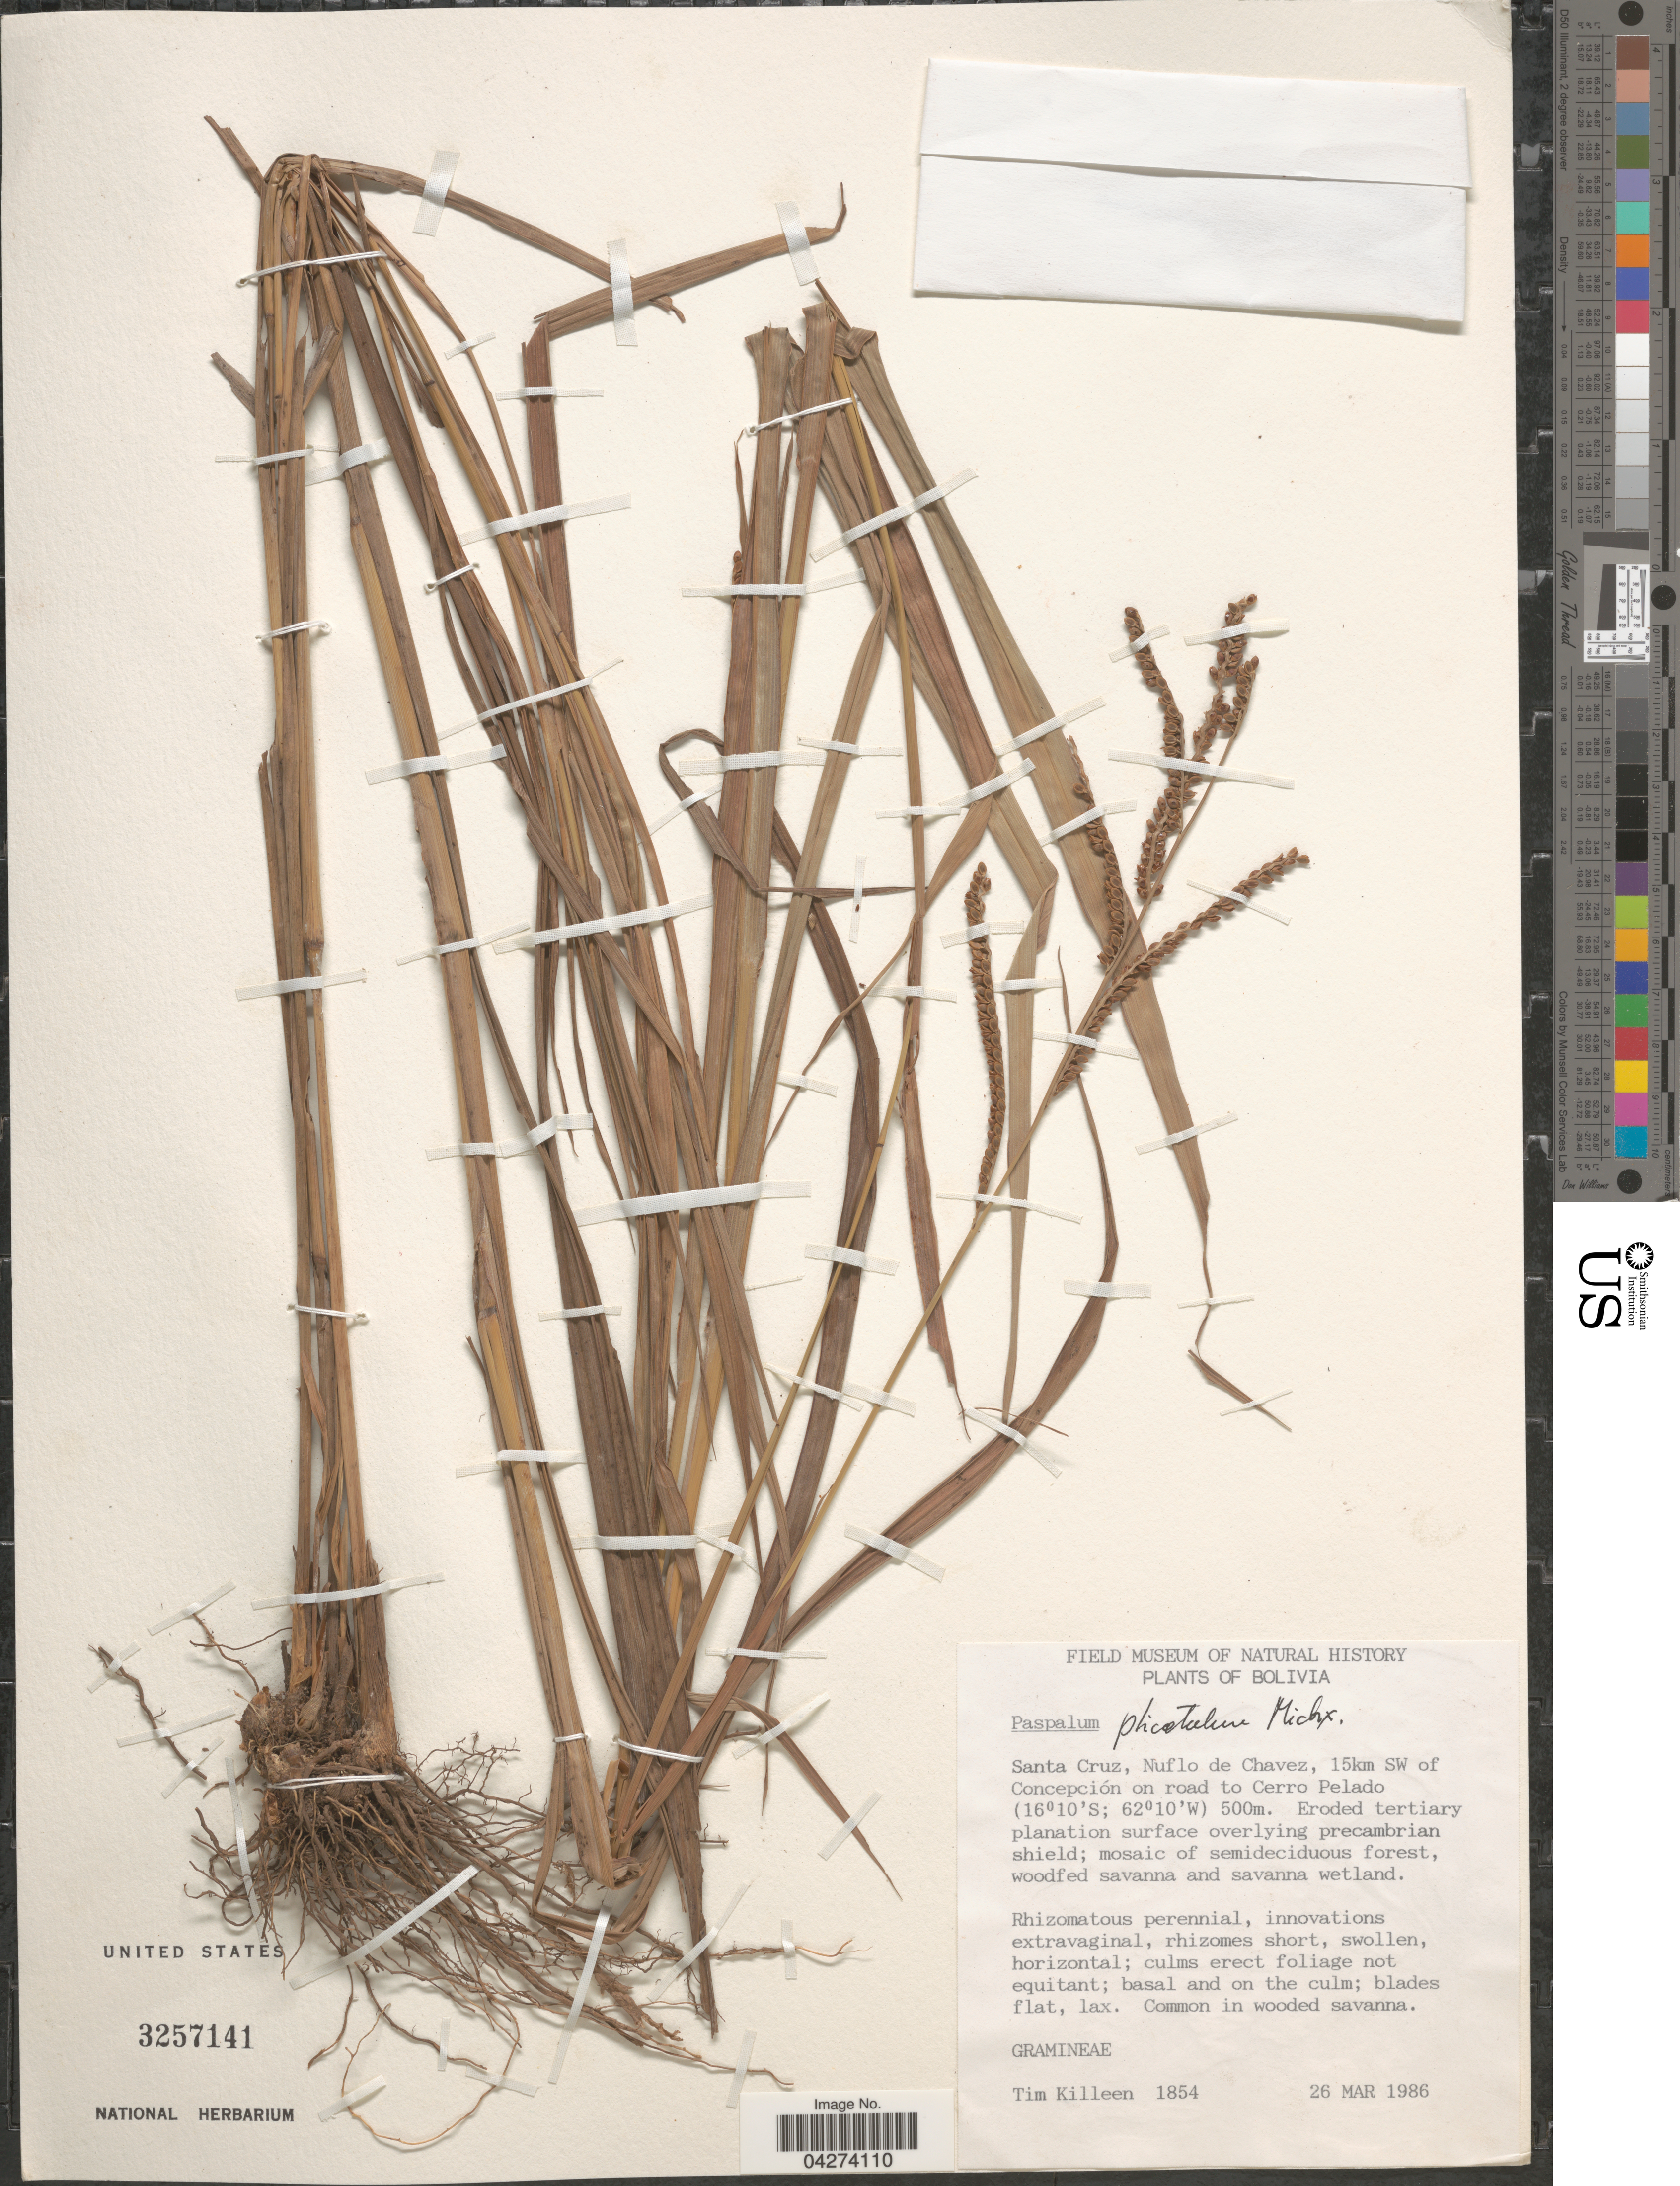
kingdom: Plantae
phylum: Tracheophyta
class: Liliopsida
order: Poales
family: Poaceae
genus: Paspalum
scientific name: Paspalum plicatulum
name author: Michx.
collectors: T. J. Killeen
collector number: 1854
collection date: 1986-03-26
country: Bolivia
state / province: Santa Cruz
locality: Nuflo de Chavez, 15km SW of Concepción on road to Cerro Pelado.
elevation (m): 500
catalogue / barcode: US 3257141